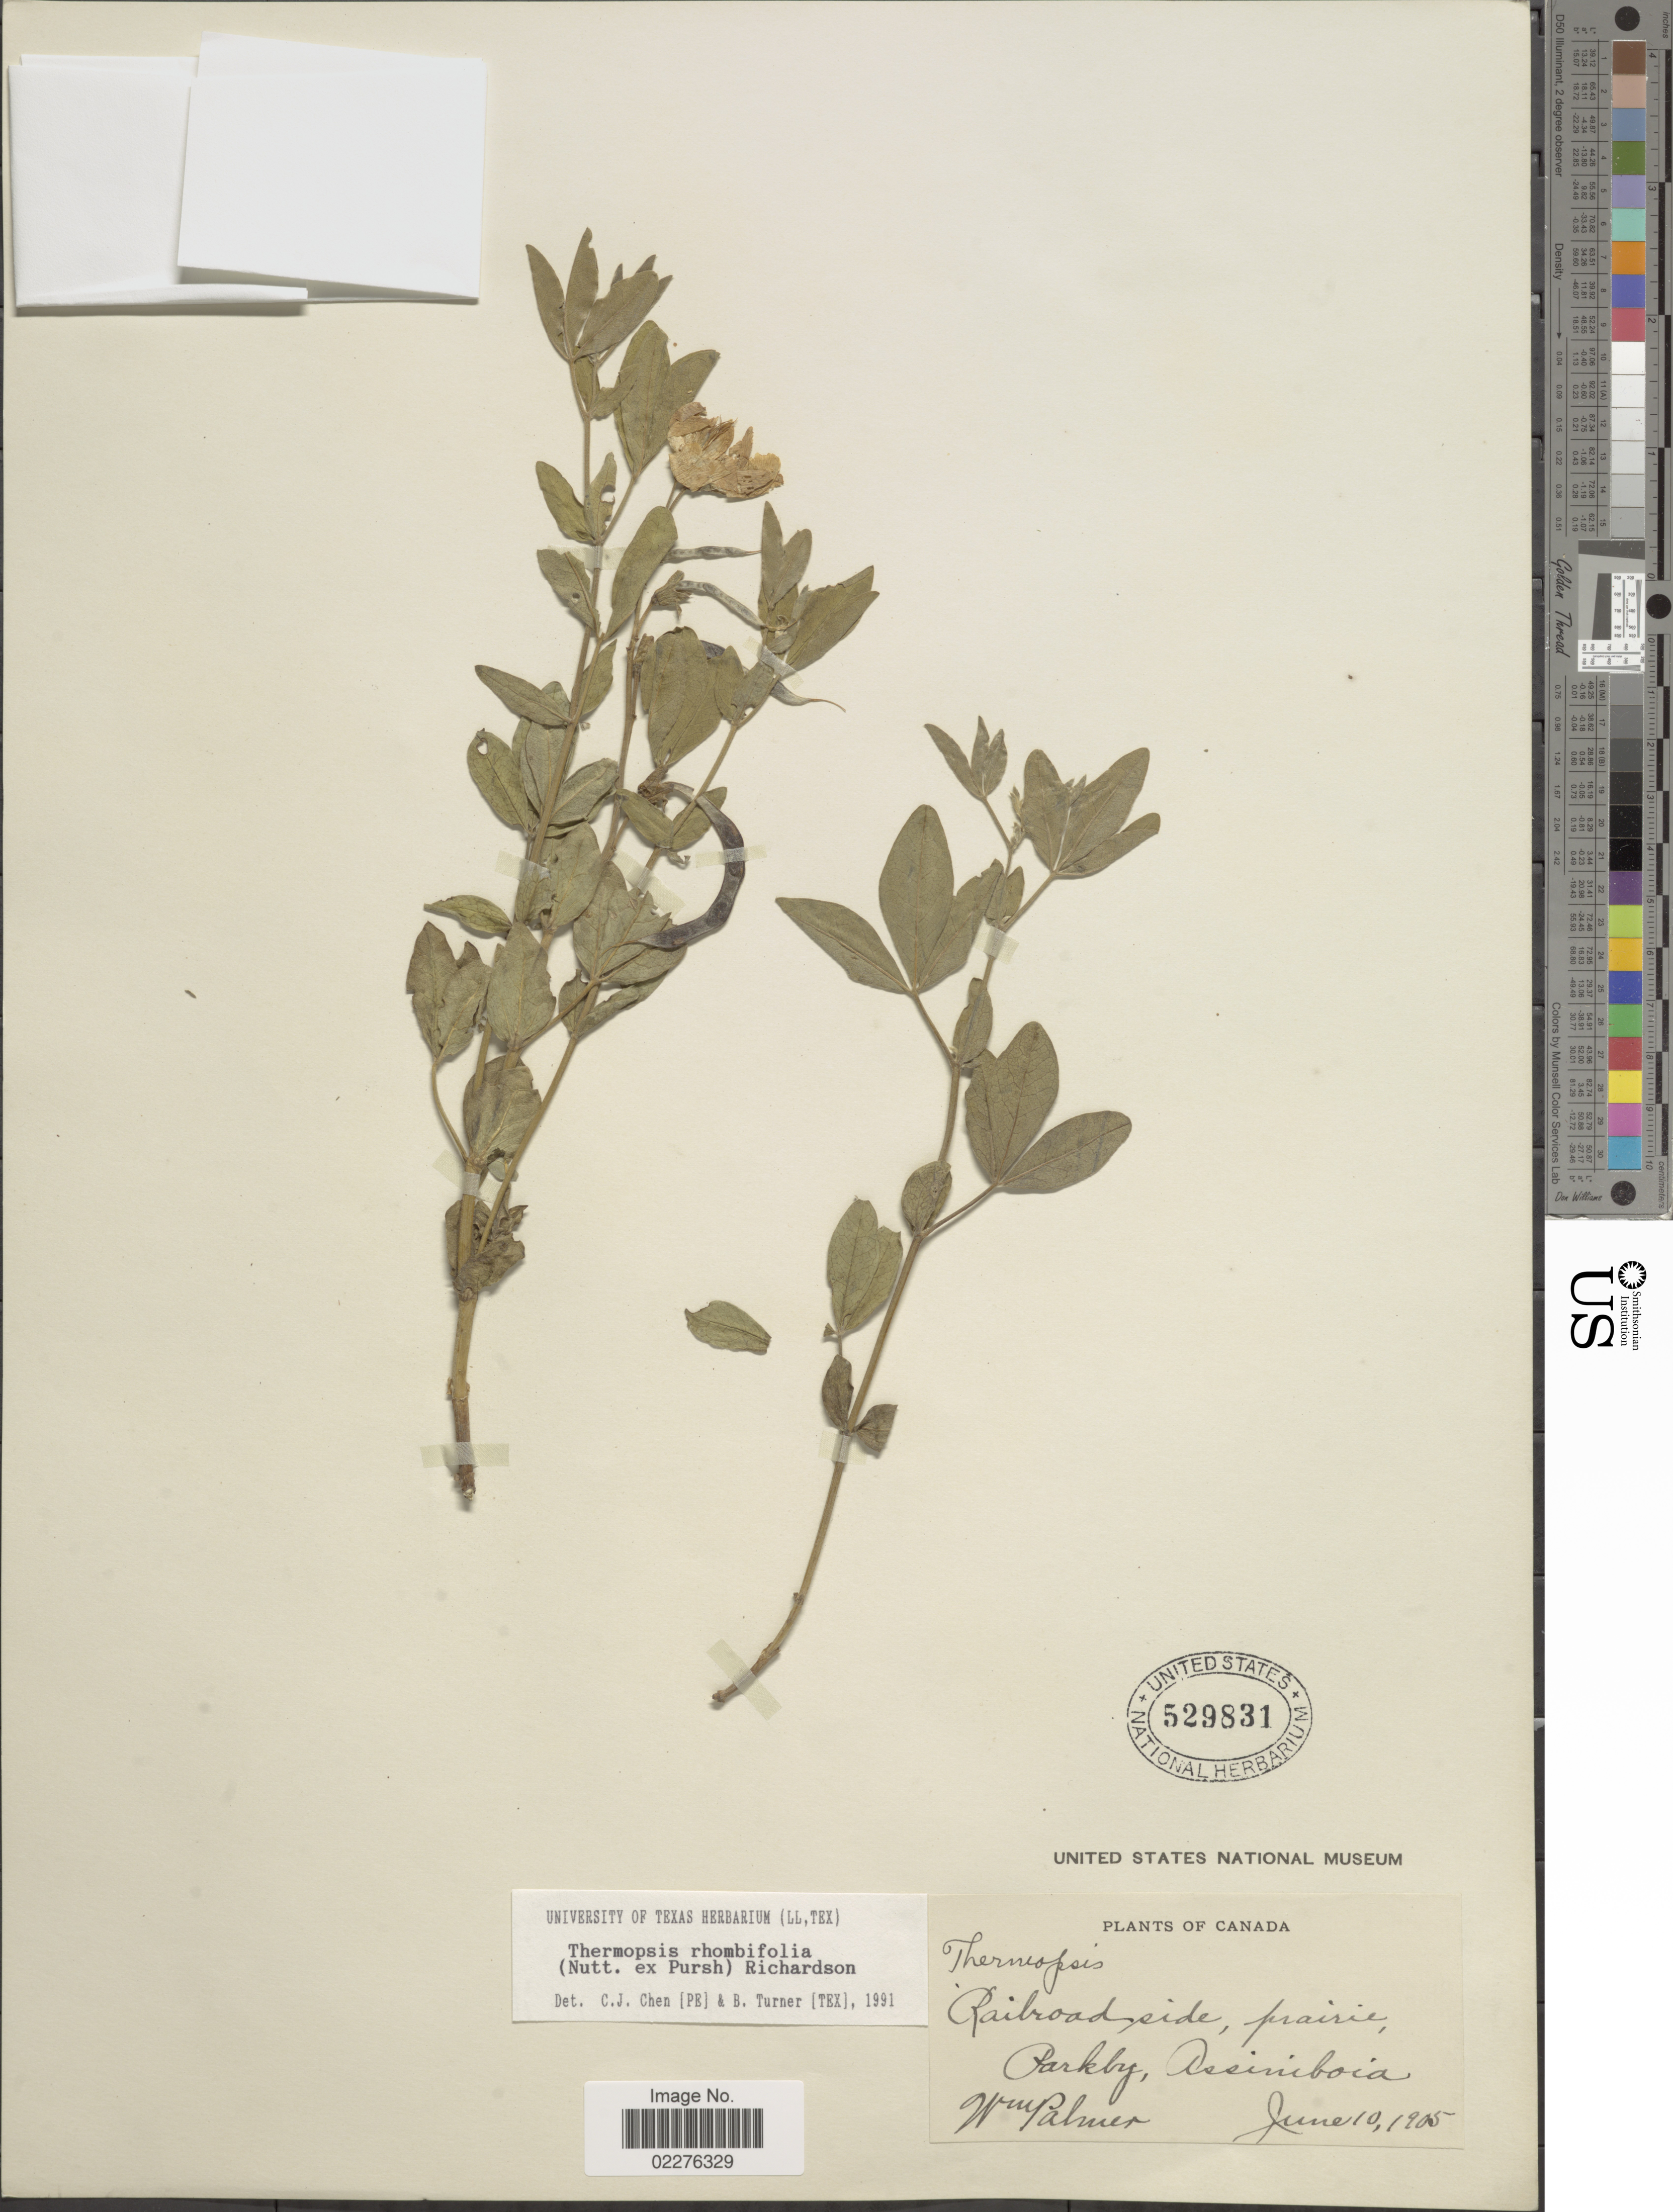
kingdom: Plantae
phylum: Tracheophyta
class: Magnoliopsida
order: Fabales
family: Fabaceae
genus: Thermopsis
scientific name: Thermopsis rhombifolia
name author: Richardson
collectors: W. Palmer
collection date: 1905-06-10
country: Canada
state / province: Saskatchewan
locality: Eailroad side, prairie, Parkly, Assiniboia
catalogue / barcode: US 529831